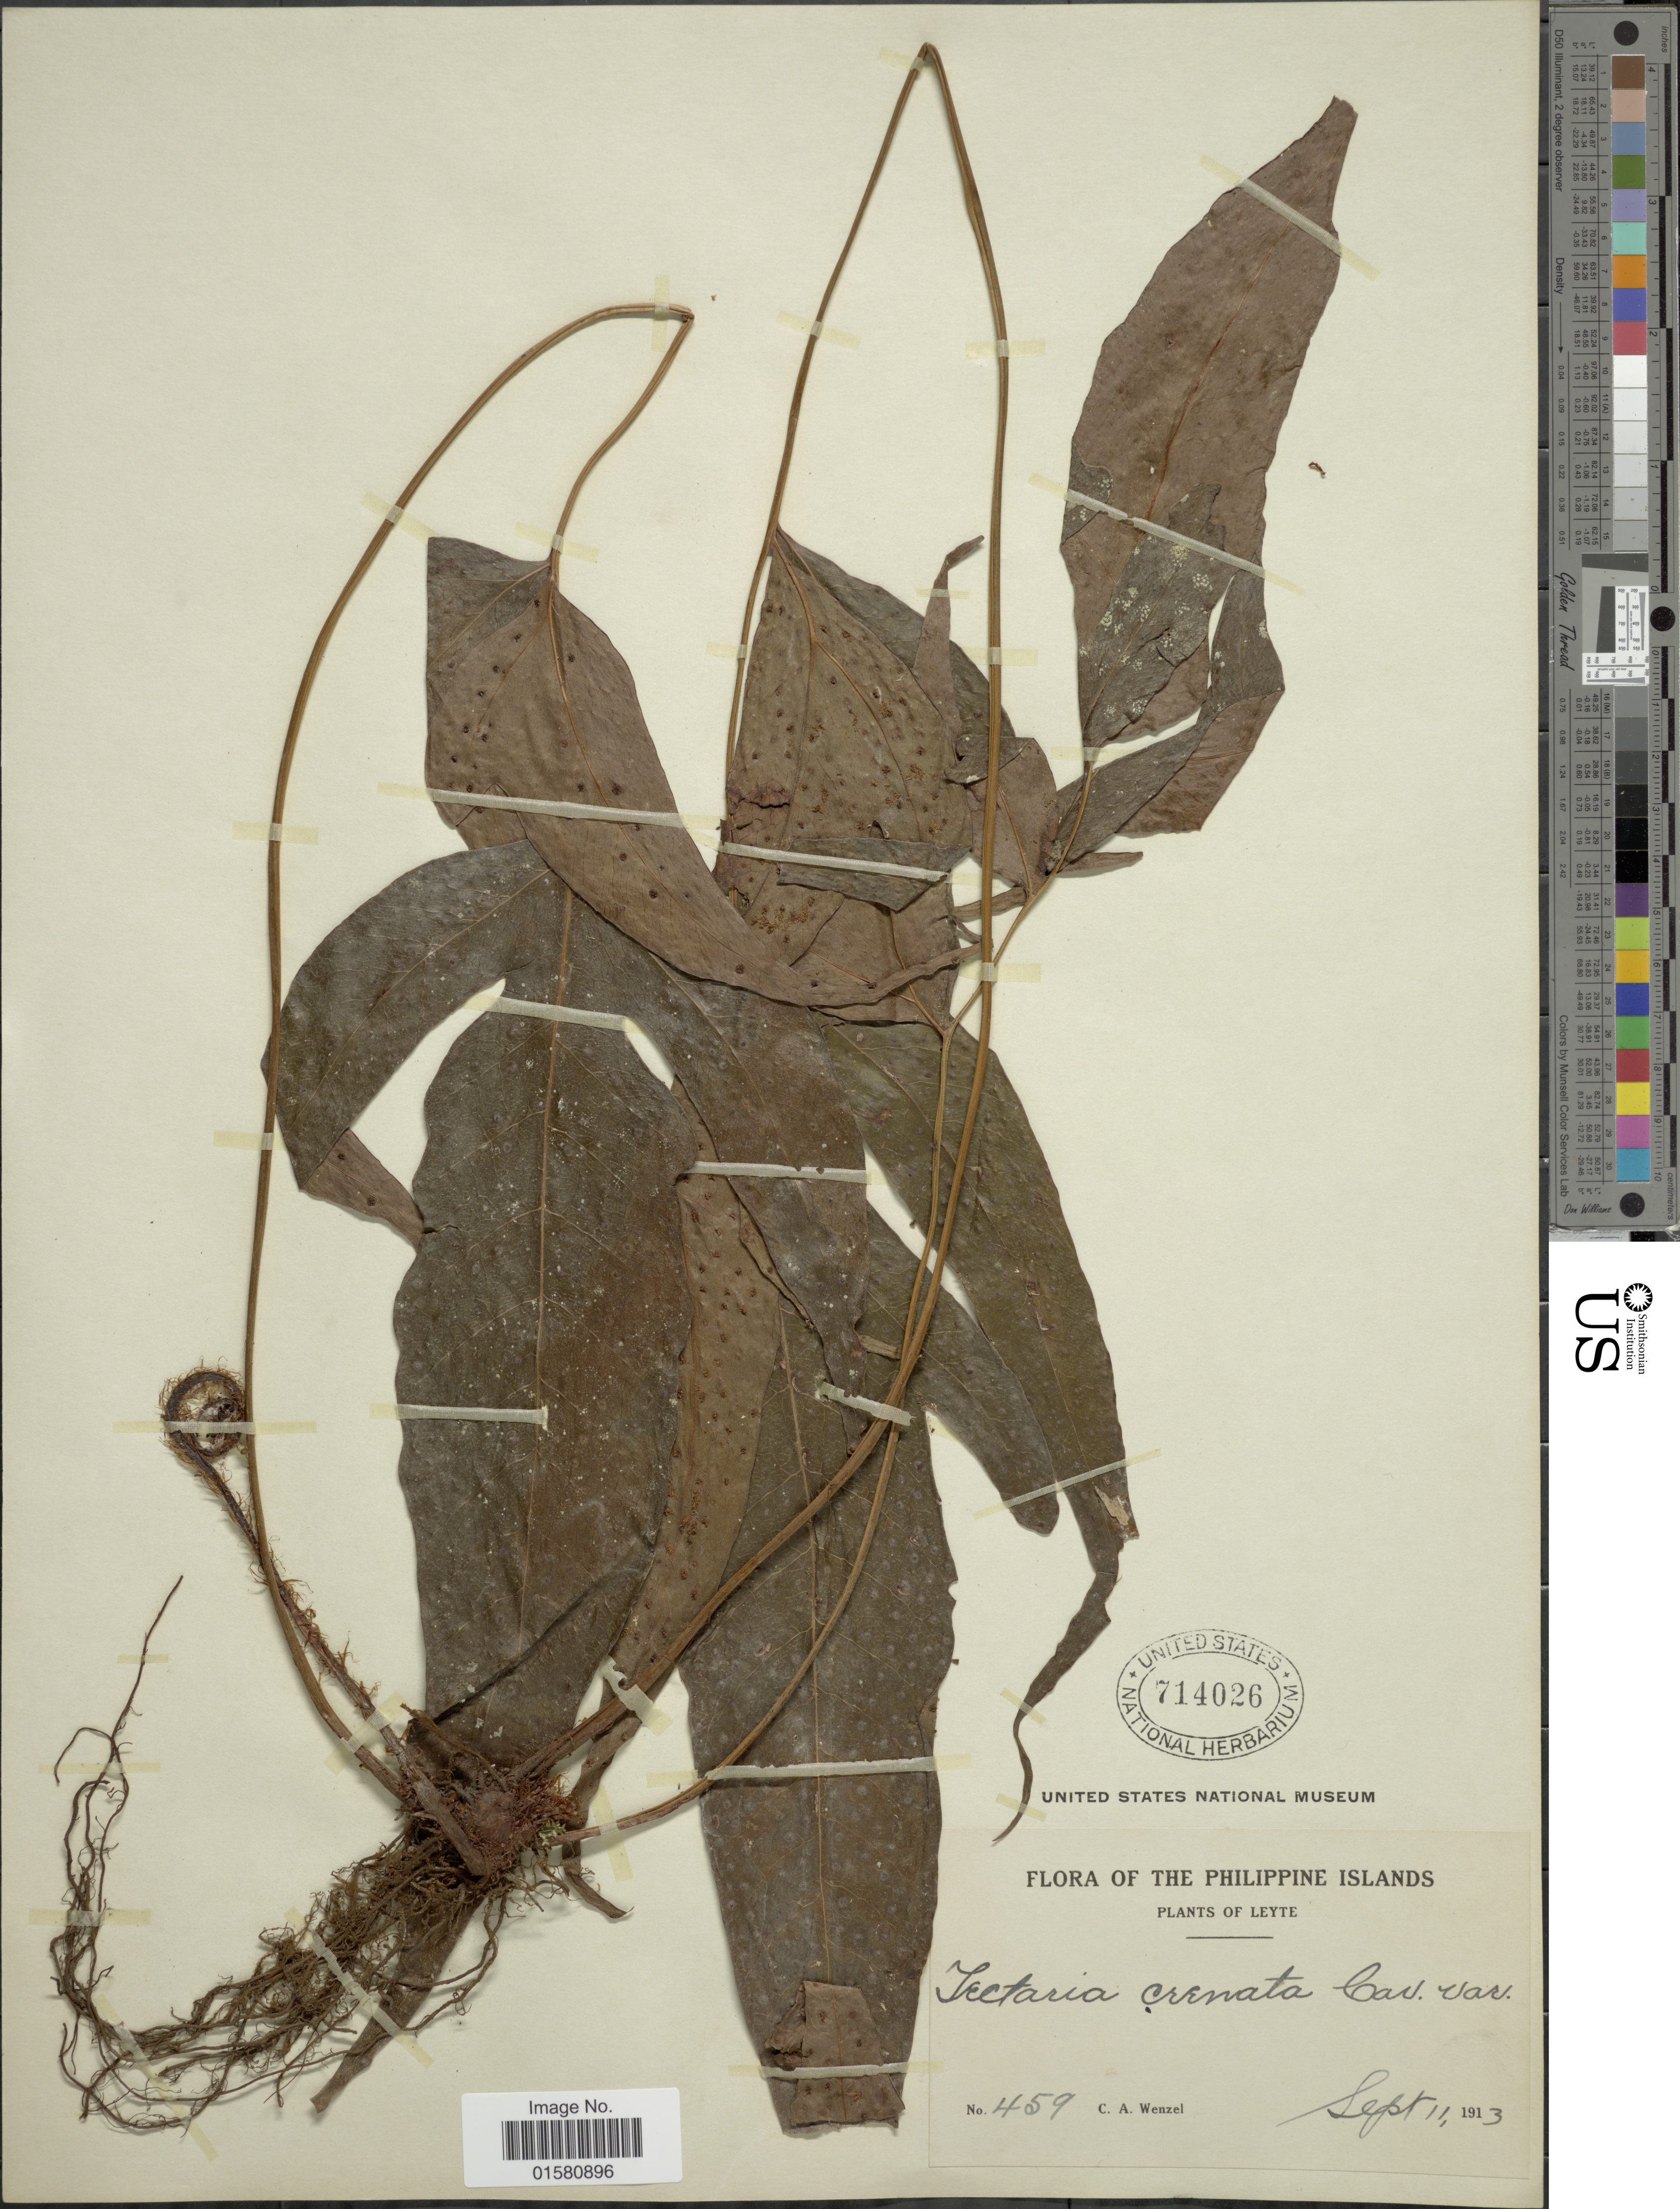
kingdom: Plantae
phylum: Tracheophyta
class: Polypodiopsida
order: Polypodiales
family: Tectariaceae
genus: Tectaria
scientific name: Tectaria crenata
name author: Cav.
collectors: C. Wenzel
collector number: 459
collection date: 1913-09-11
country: Philippines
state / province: Eastern Visayas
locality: Leyte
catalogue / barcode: US 714026